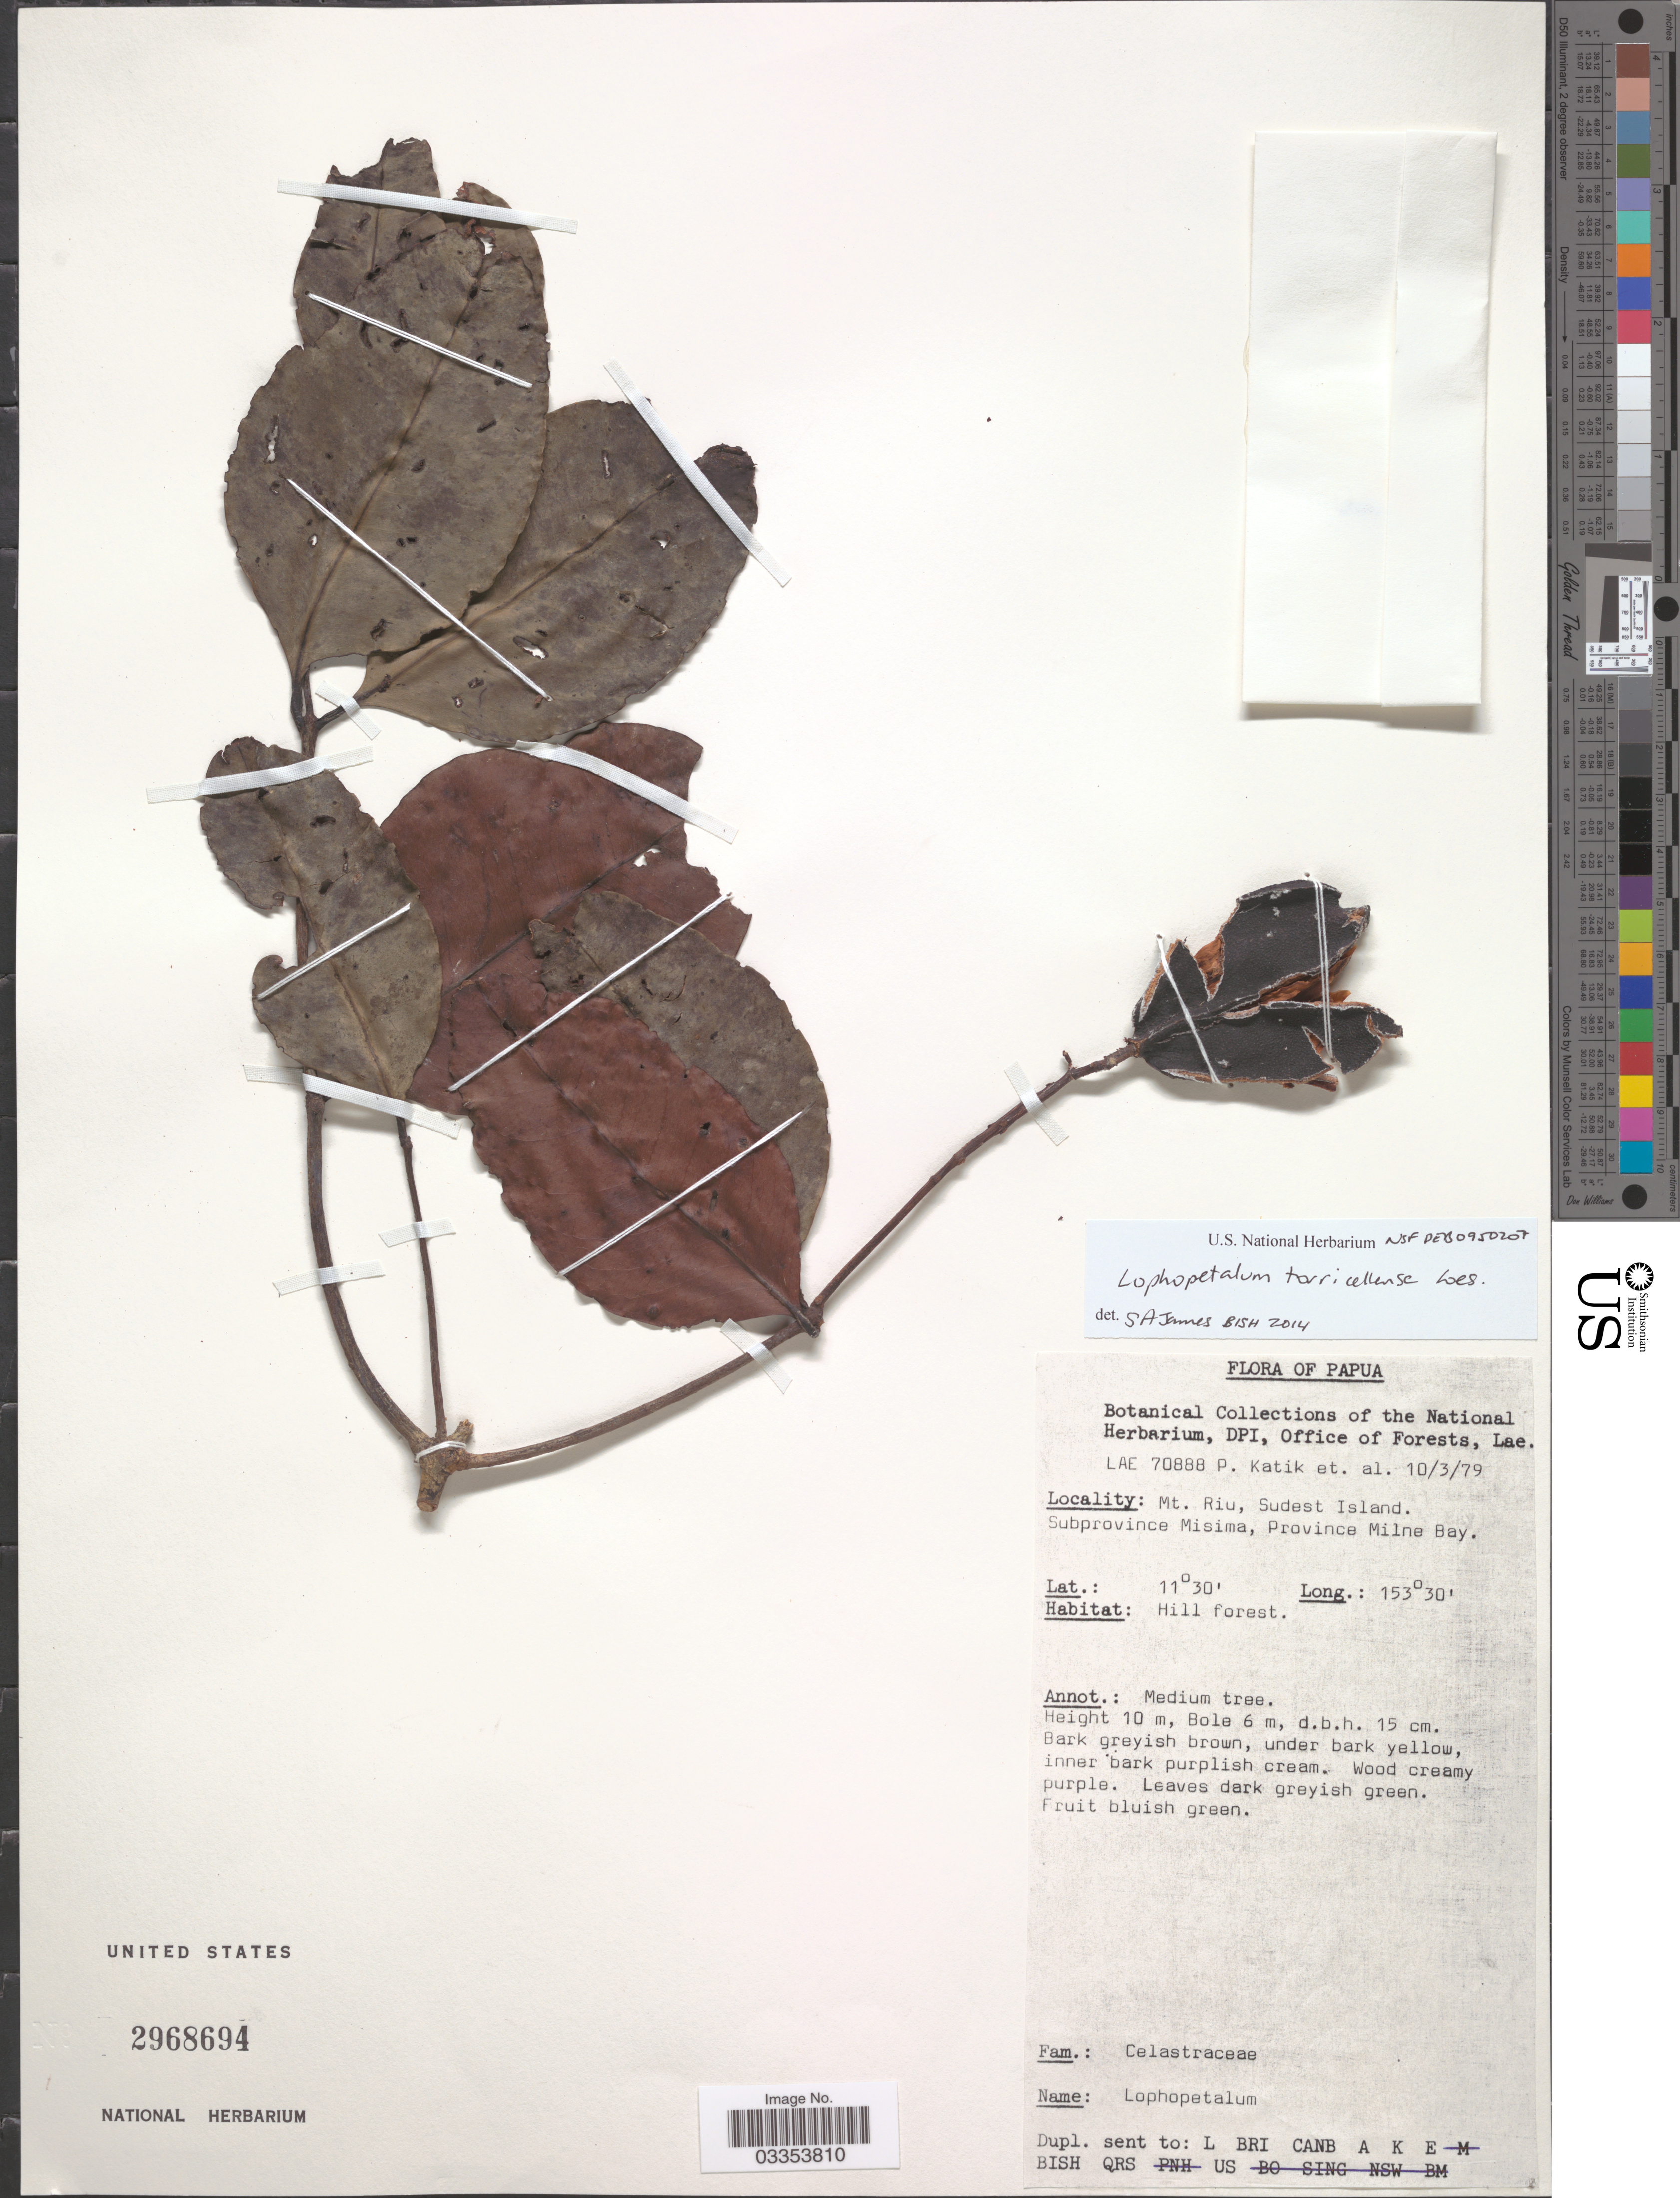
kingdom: Plantae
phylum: Tracheophyta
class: Magnoliopsida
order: Celastrales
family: Celastraceae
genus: Lophopetalum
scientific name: Lophopetalum torricellense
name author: Loes.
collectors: P. Katik & et al.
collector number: LAE 70888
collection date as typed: Transcribed d/m/y: 10/3/79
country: Papua New Guinea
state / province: Milne Bay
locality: Papua. Mt. Riu, Sudest Island. Subprovince Misima.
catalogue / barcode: US 2968694